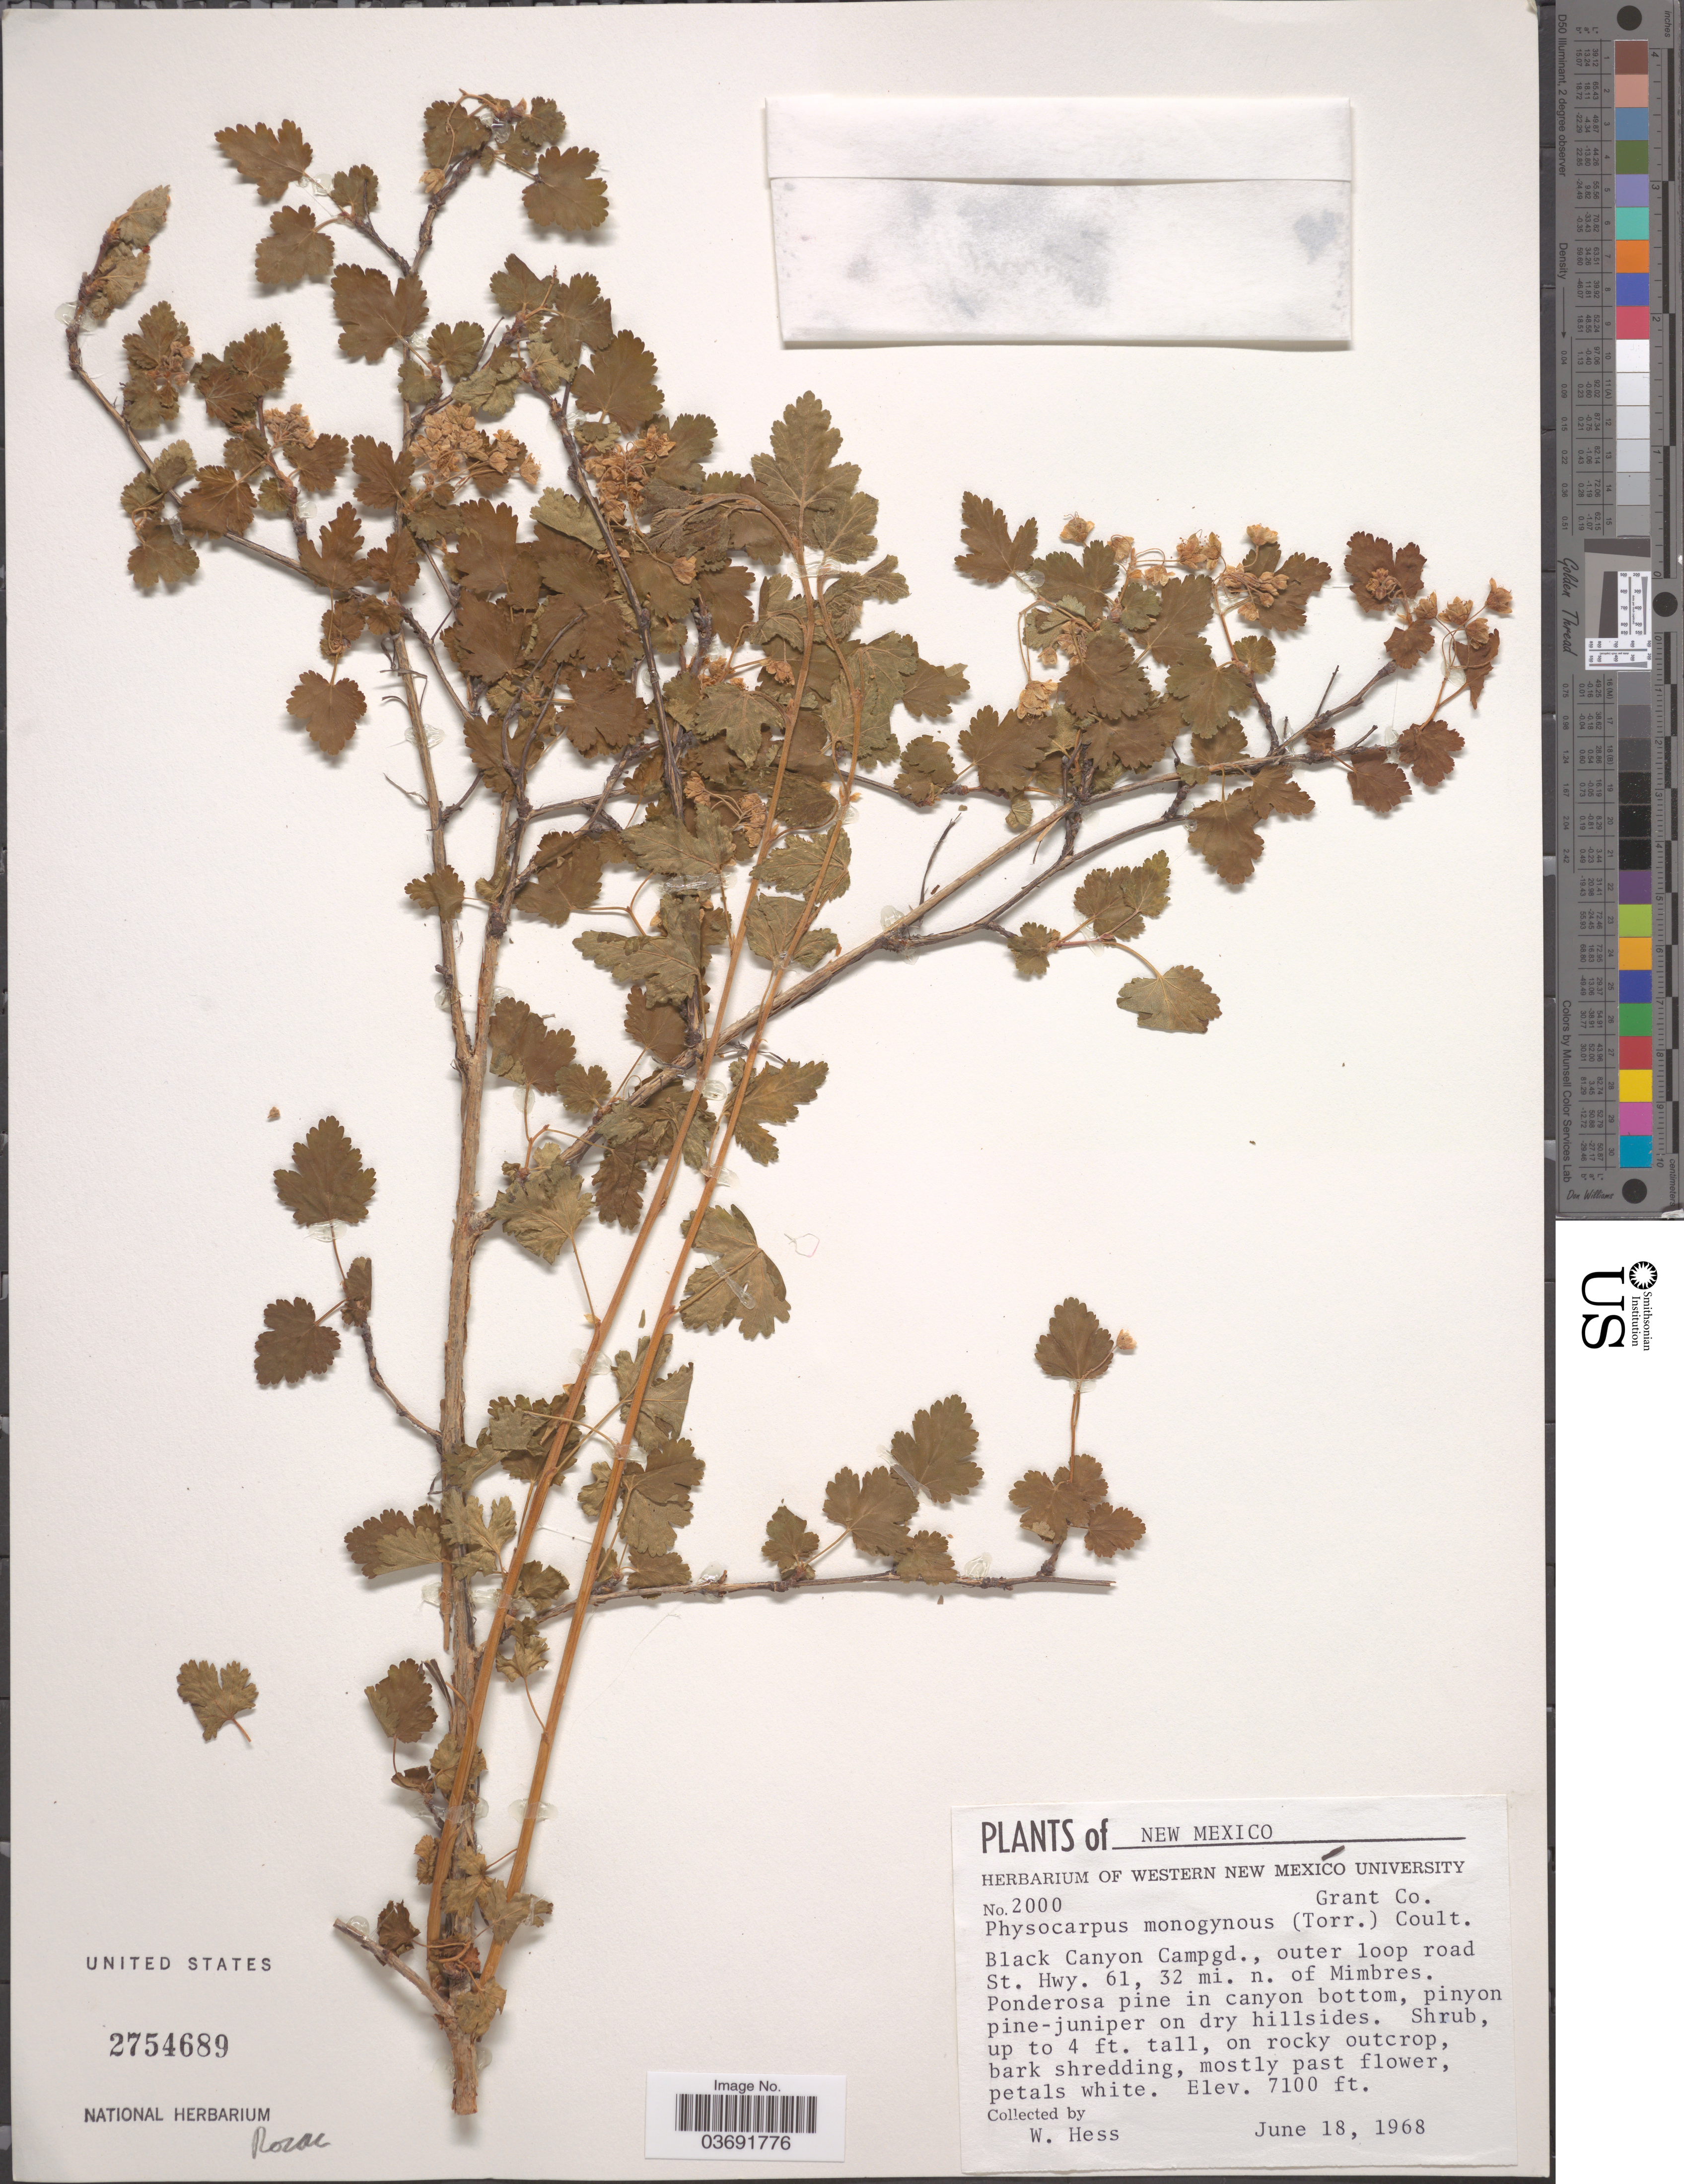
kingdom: Plantae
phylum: Tracheophyta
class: Magnoliopsida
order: Rosales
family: Rosaceae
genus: Physocarpus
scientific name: Physocarpus monogynus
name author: (Torr.) J.M. Coult.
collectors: W. Hess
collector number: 2000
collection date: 1968-06-18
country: United States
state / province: New Mexico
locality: Black Canyon Campgd., outer loop road St. Hwy. 61, 32 mi. n. of Mimbres.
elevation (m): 2164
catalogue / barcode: US 2754689